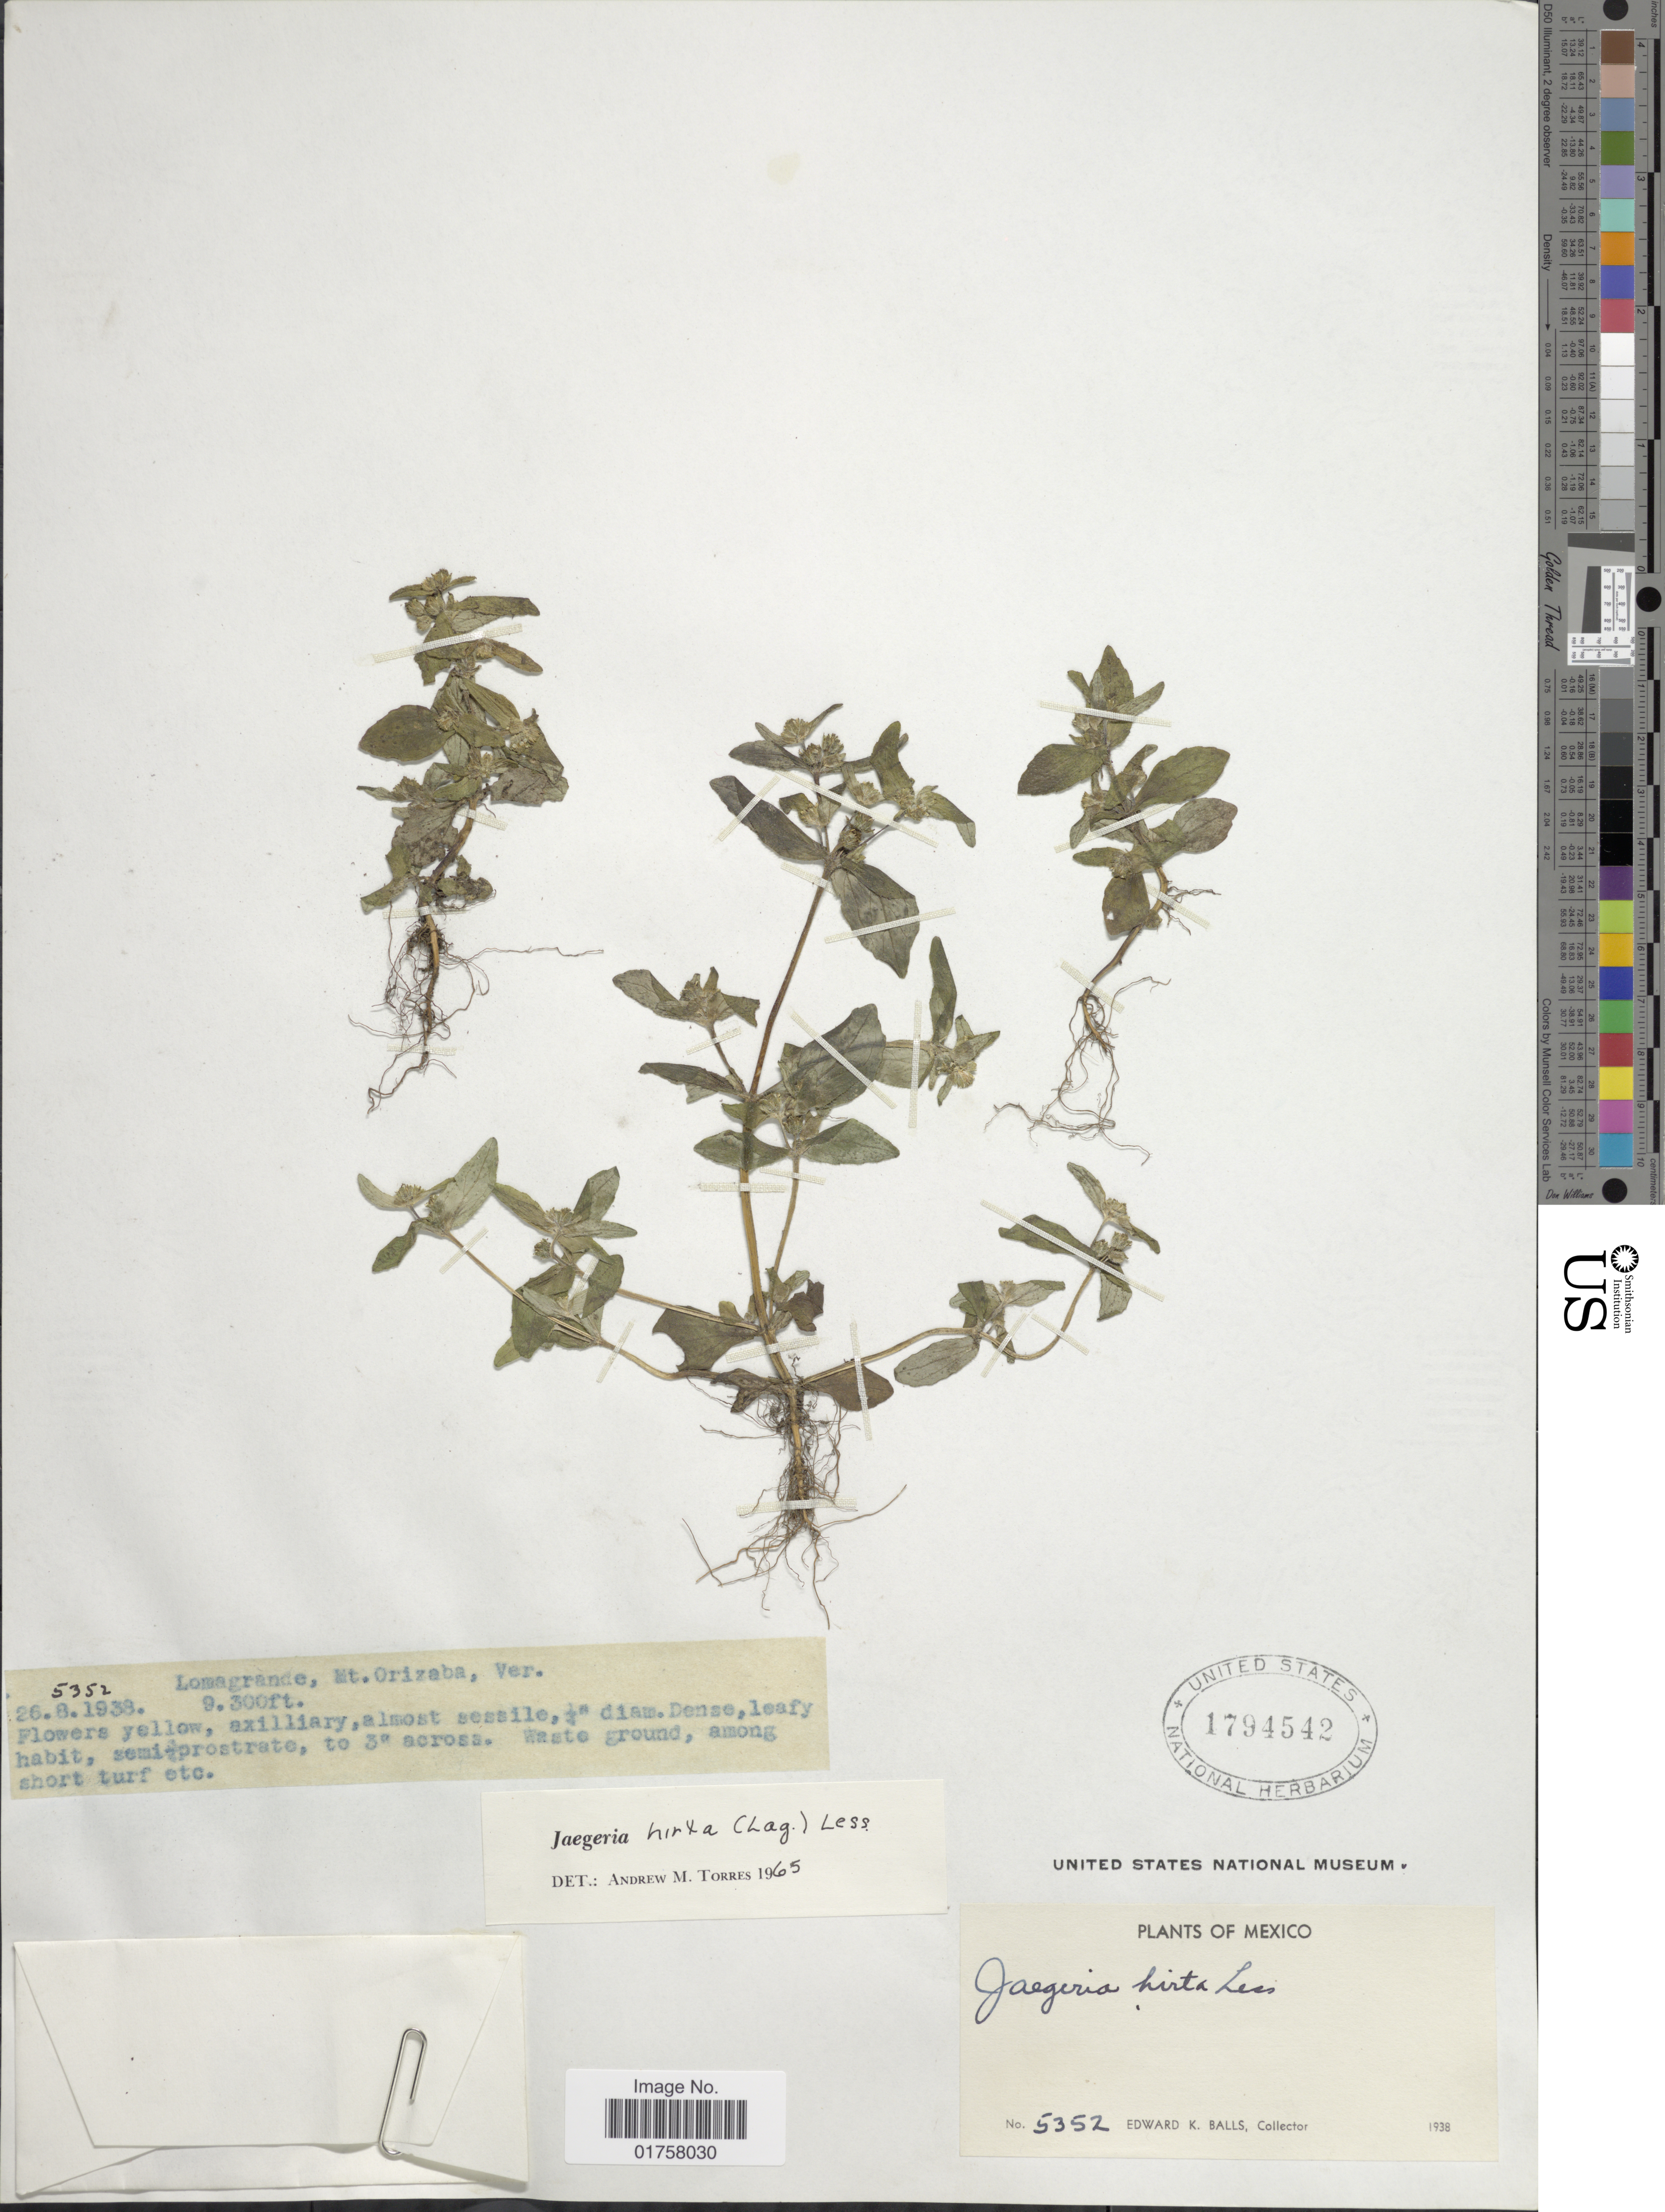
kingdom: Plantae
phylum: Tracheophyta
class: Magnoliopsida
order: Asterales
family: Asteraceae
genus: Jaegeria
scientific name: Jaegeria hirta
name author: (Lag.) Less.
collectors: E. K. Balls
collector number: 5352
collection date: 1938-08-26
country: Mexico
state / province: Veracruz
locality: Lomagrande, Mt. Orizaba, Ver.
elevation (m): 2835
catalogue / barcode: US 1794542